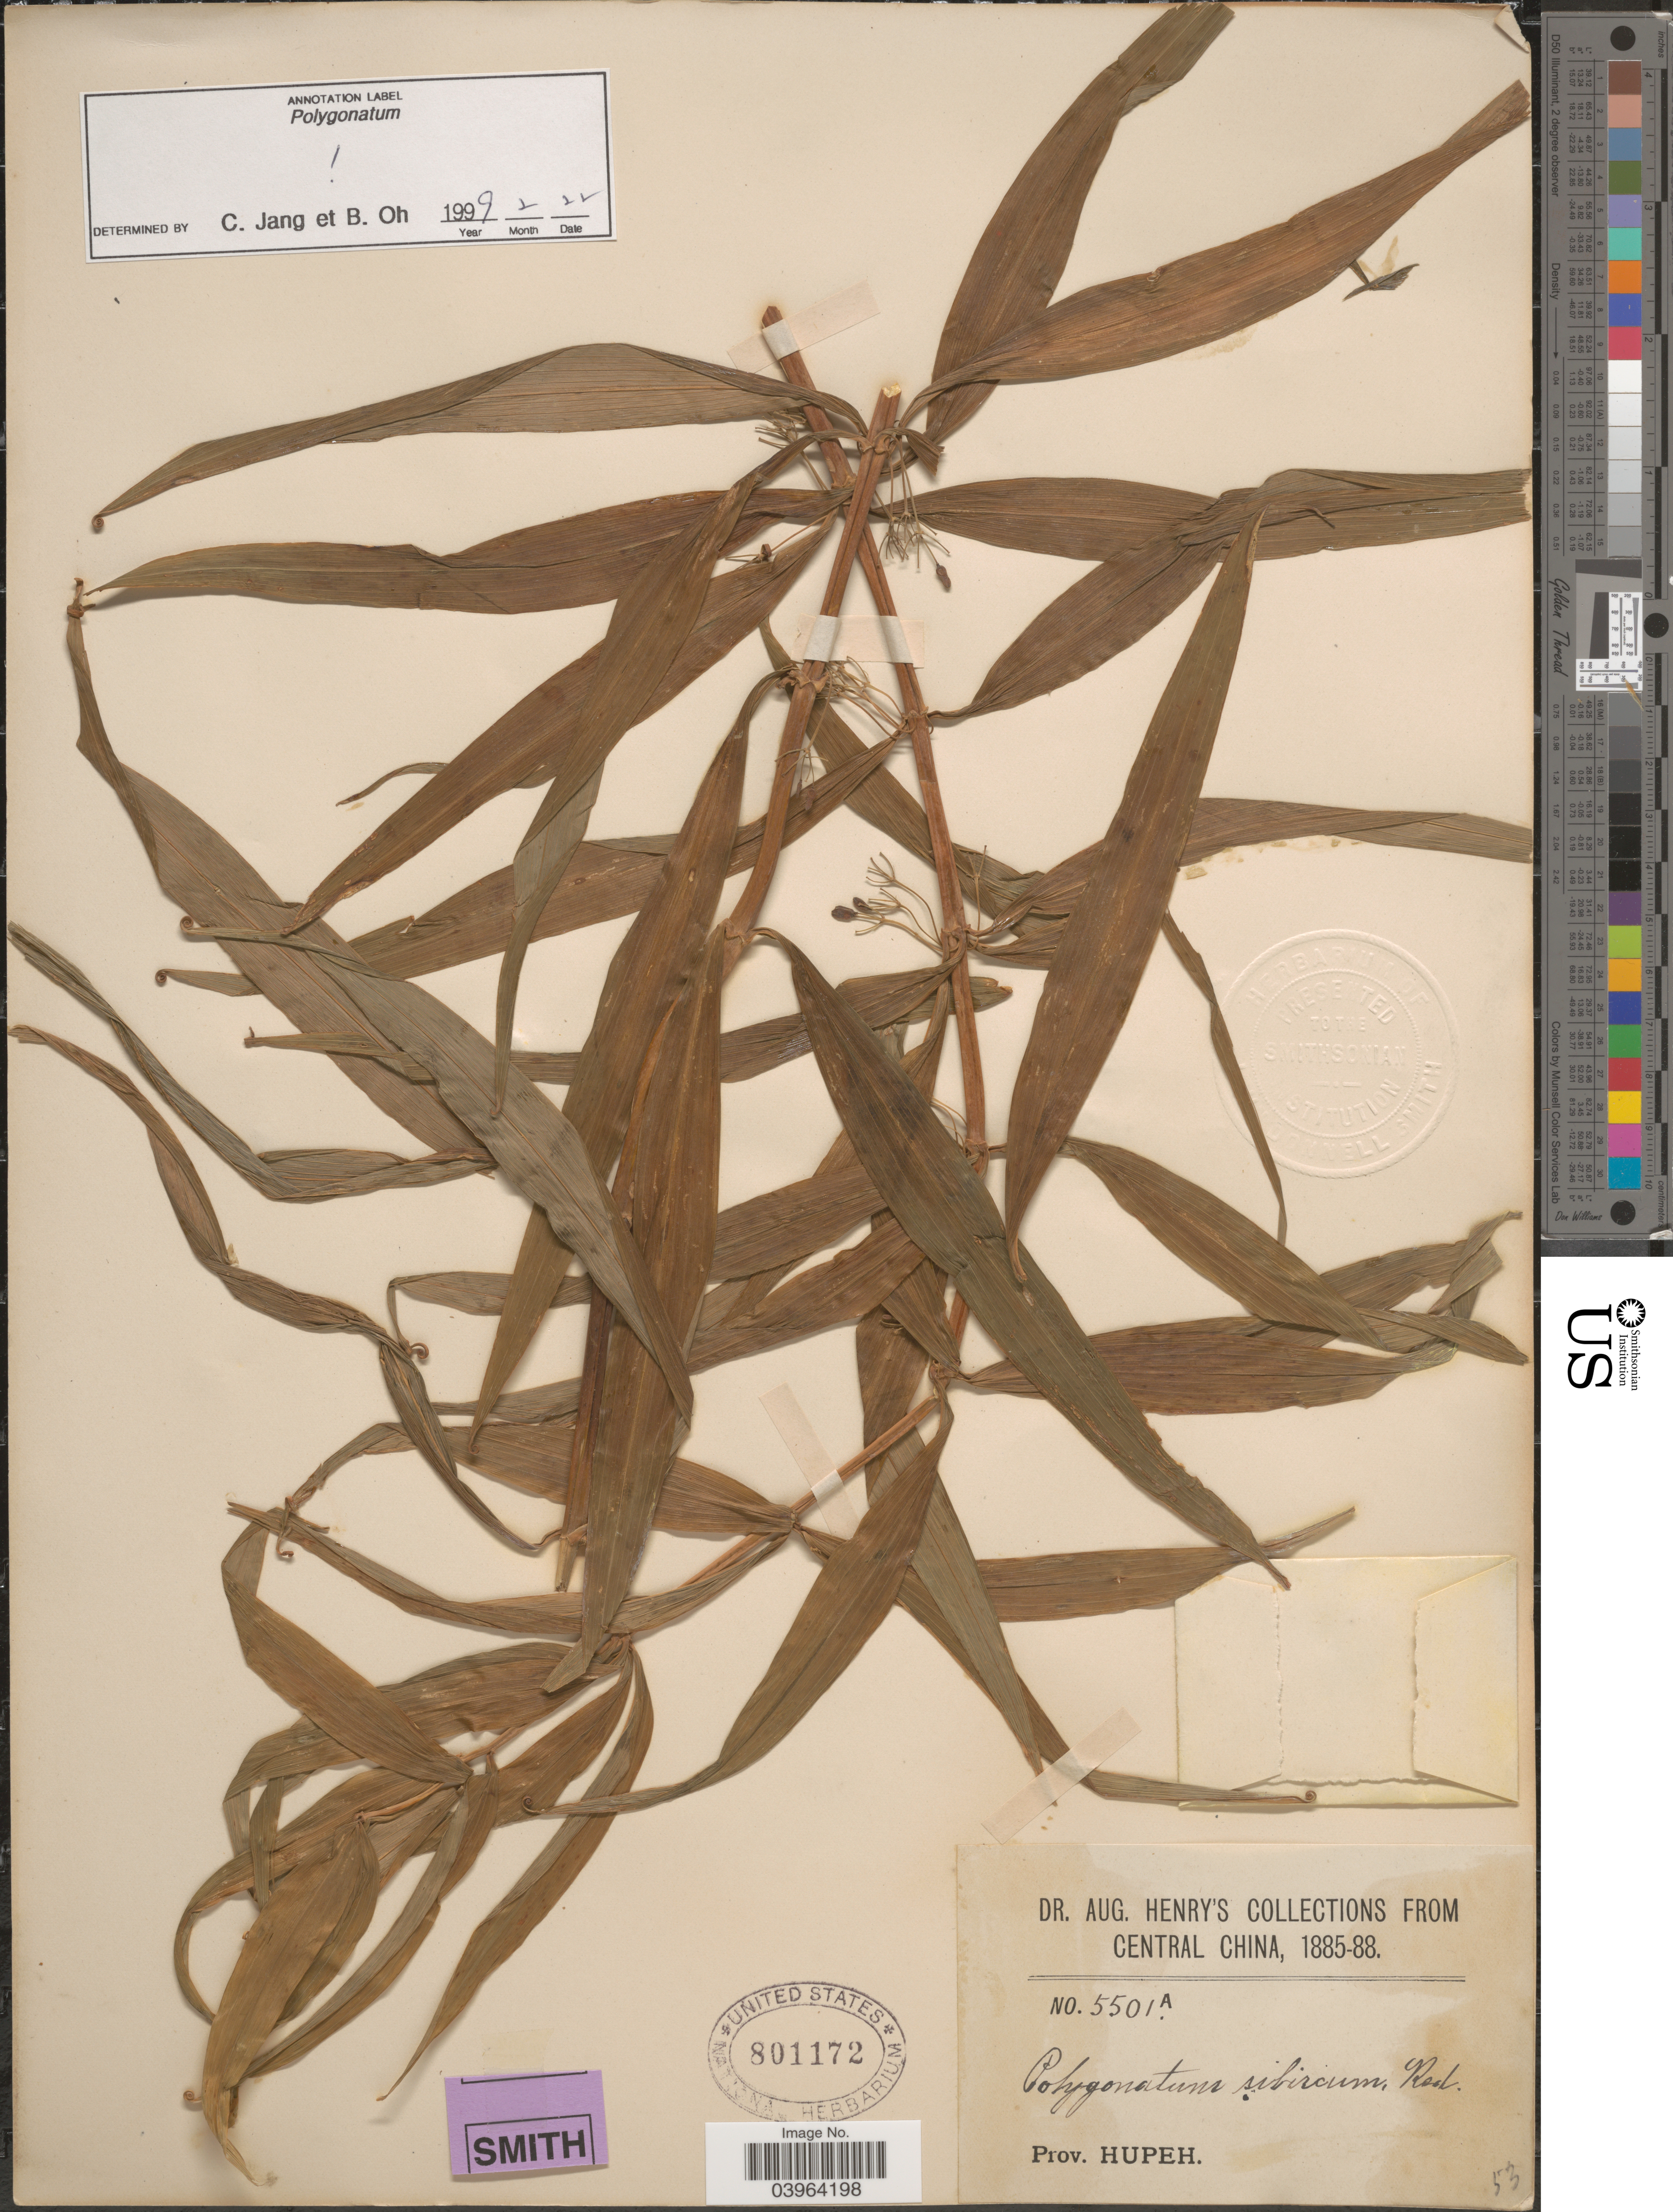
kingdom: Plantae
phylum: Tracheophyta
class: Liliopsida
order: Asparagales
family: Asparagaceae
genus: Polygonatum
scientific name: Polygonatum sibiricum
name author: F. Delaroche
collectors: A. Henry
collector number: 5501 A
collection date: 1885/1888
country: China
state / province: Hubei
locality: Prov. Hupeh.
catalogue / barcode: US 801172